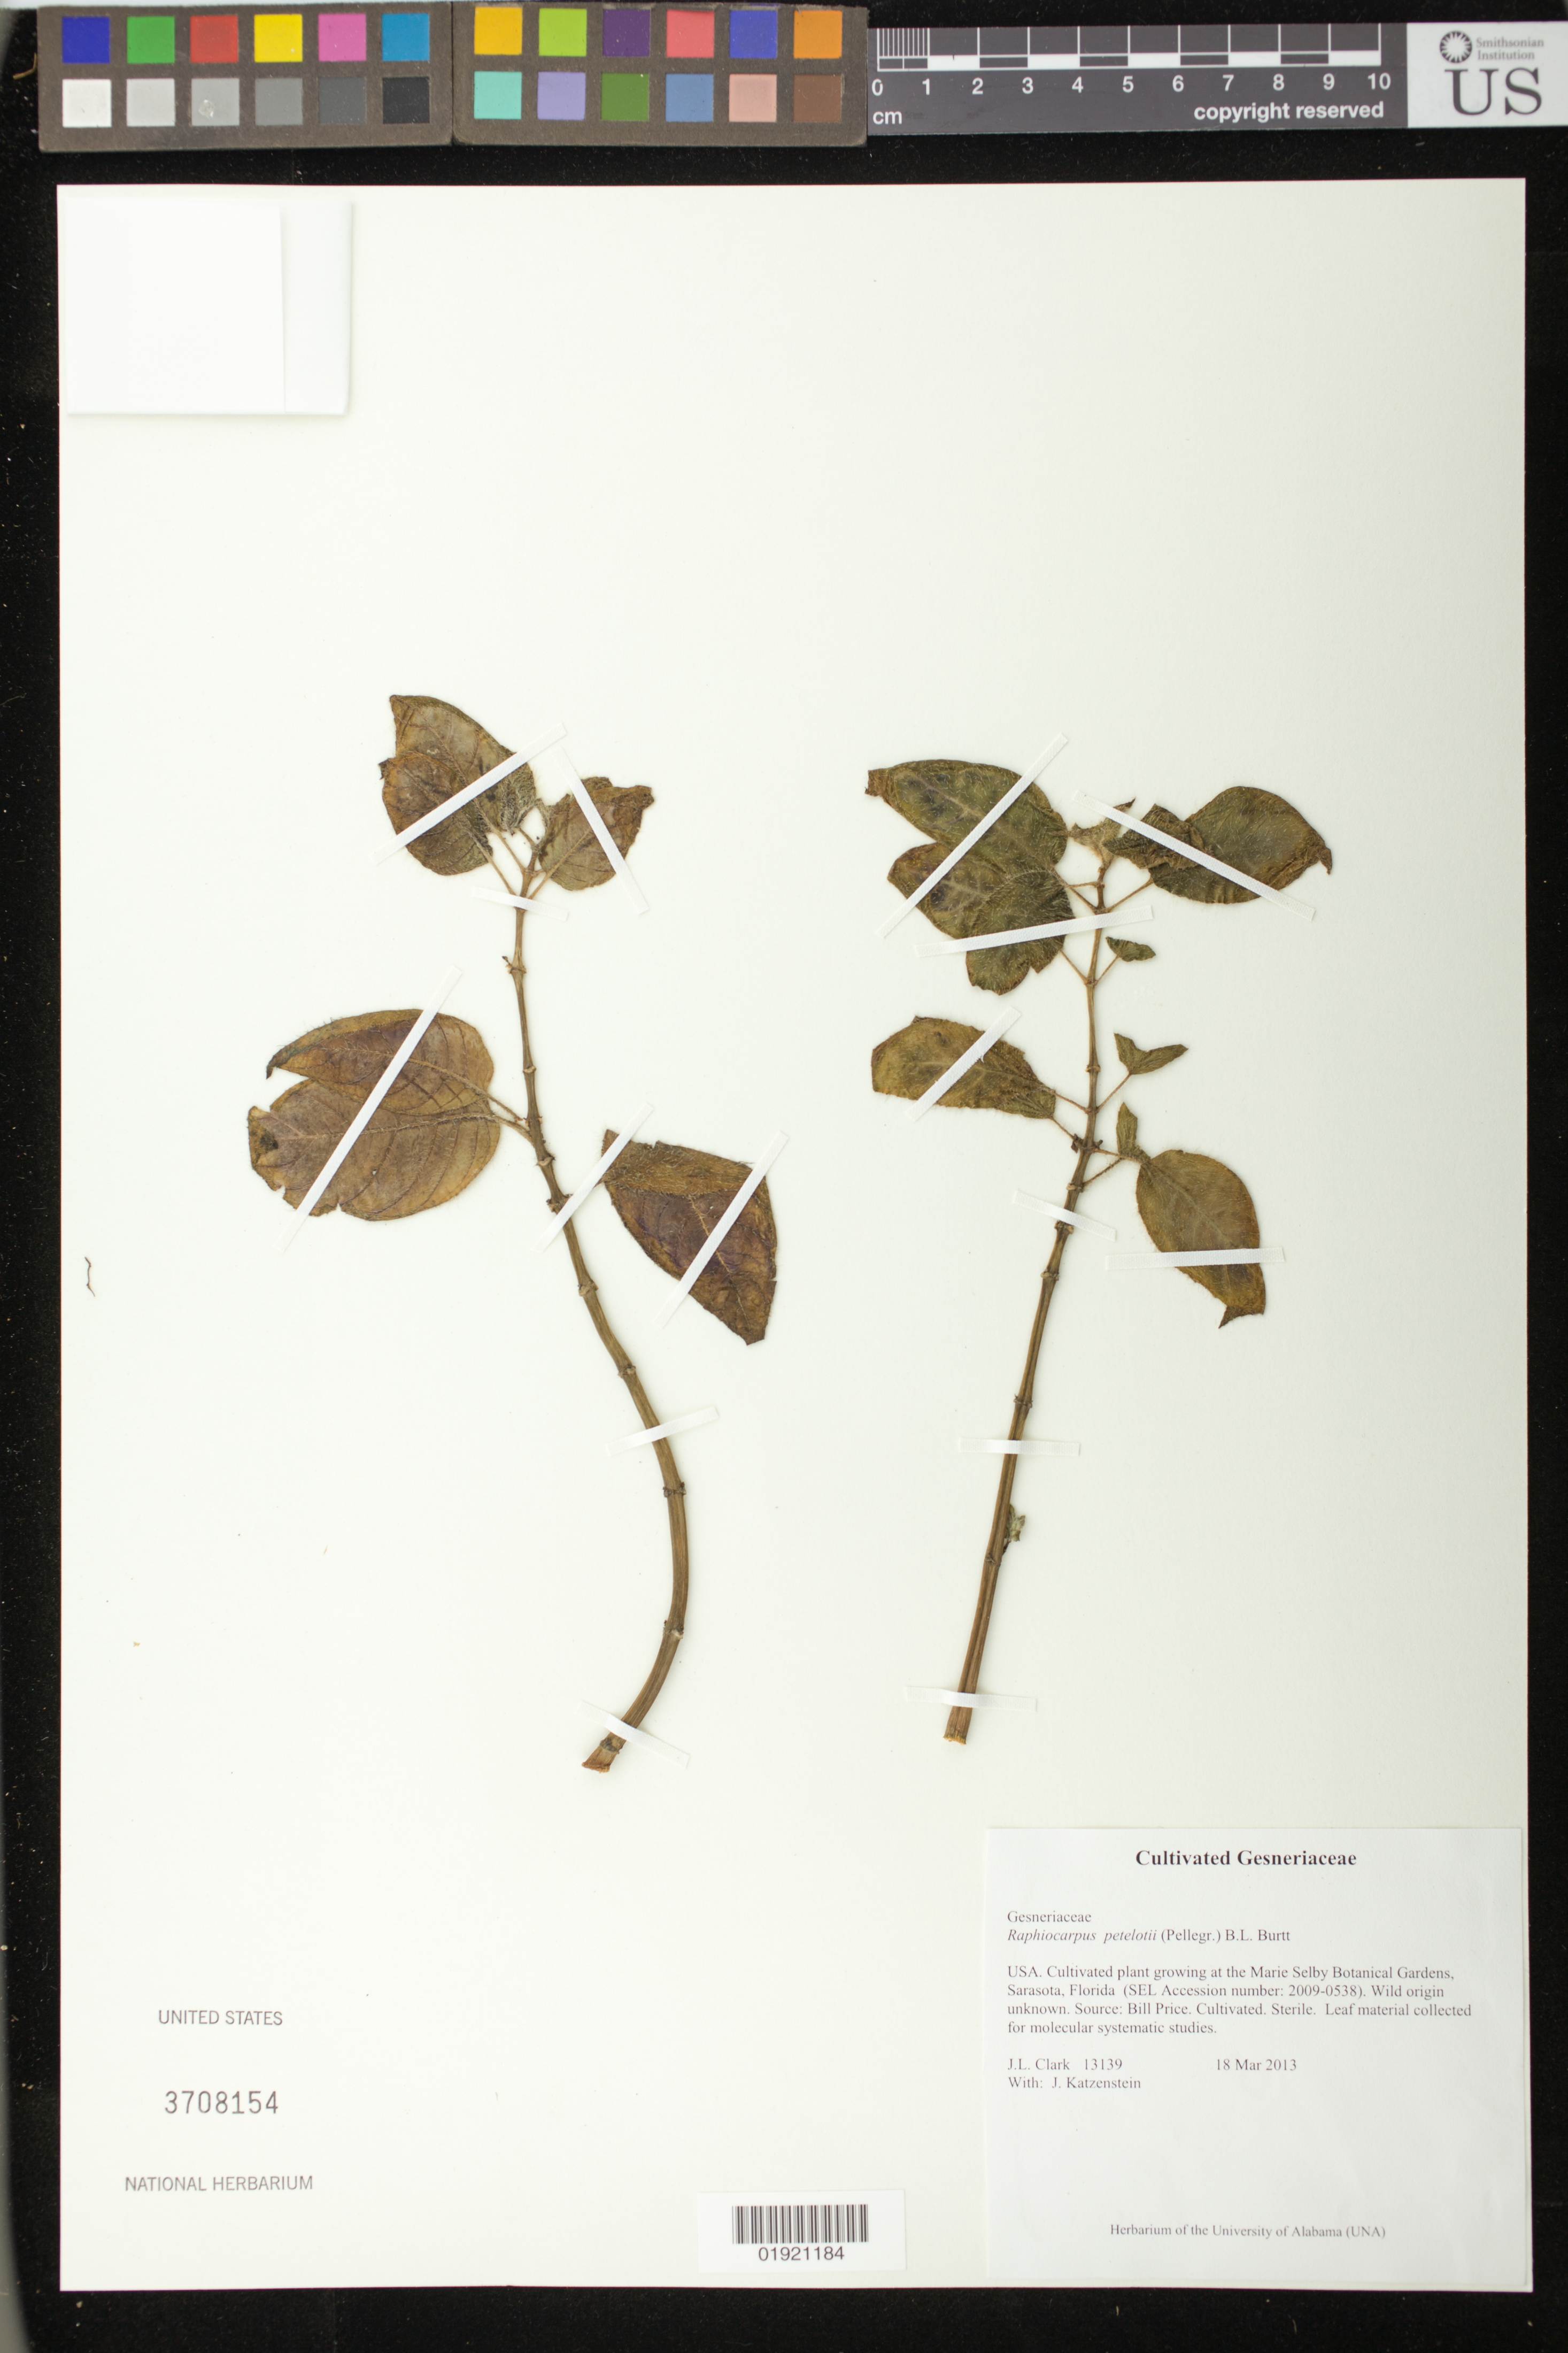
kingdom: Plantae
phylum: Tracheophyta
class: Magnoliopsida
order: Lamiales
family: Gesneriaceae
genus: Raphiocarpus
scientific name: Raphiocarpus petelotii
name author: (Pellegr.) B.L. Burtt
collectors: J. L. Clark & J. Katzenstein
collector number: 13139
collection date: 2013-03-18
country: United States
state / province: Florida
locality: Cultivated plant growing at the Marie Selby Botanical Gardens, Sarasota, Florida. Wild origin unknown.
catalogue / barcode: US 3708154